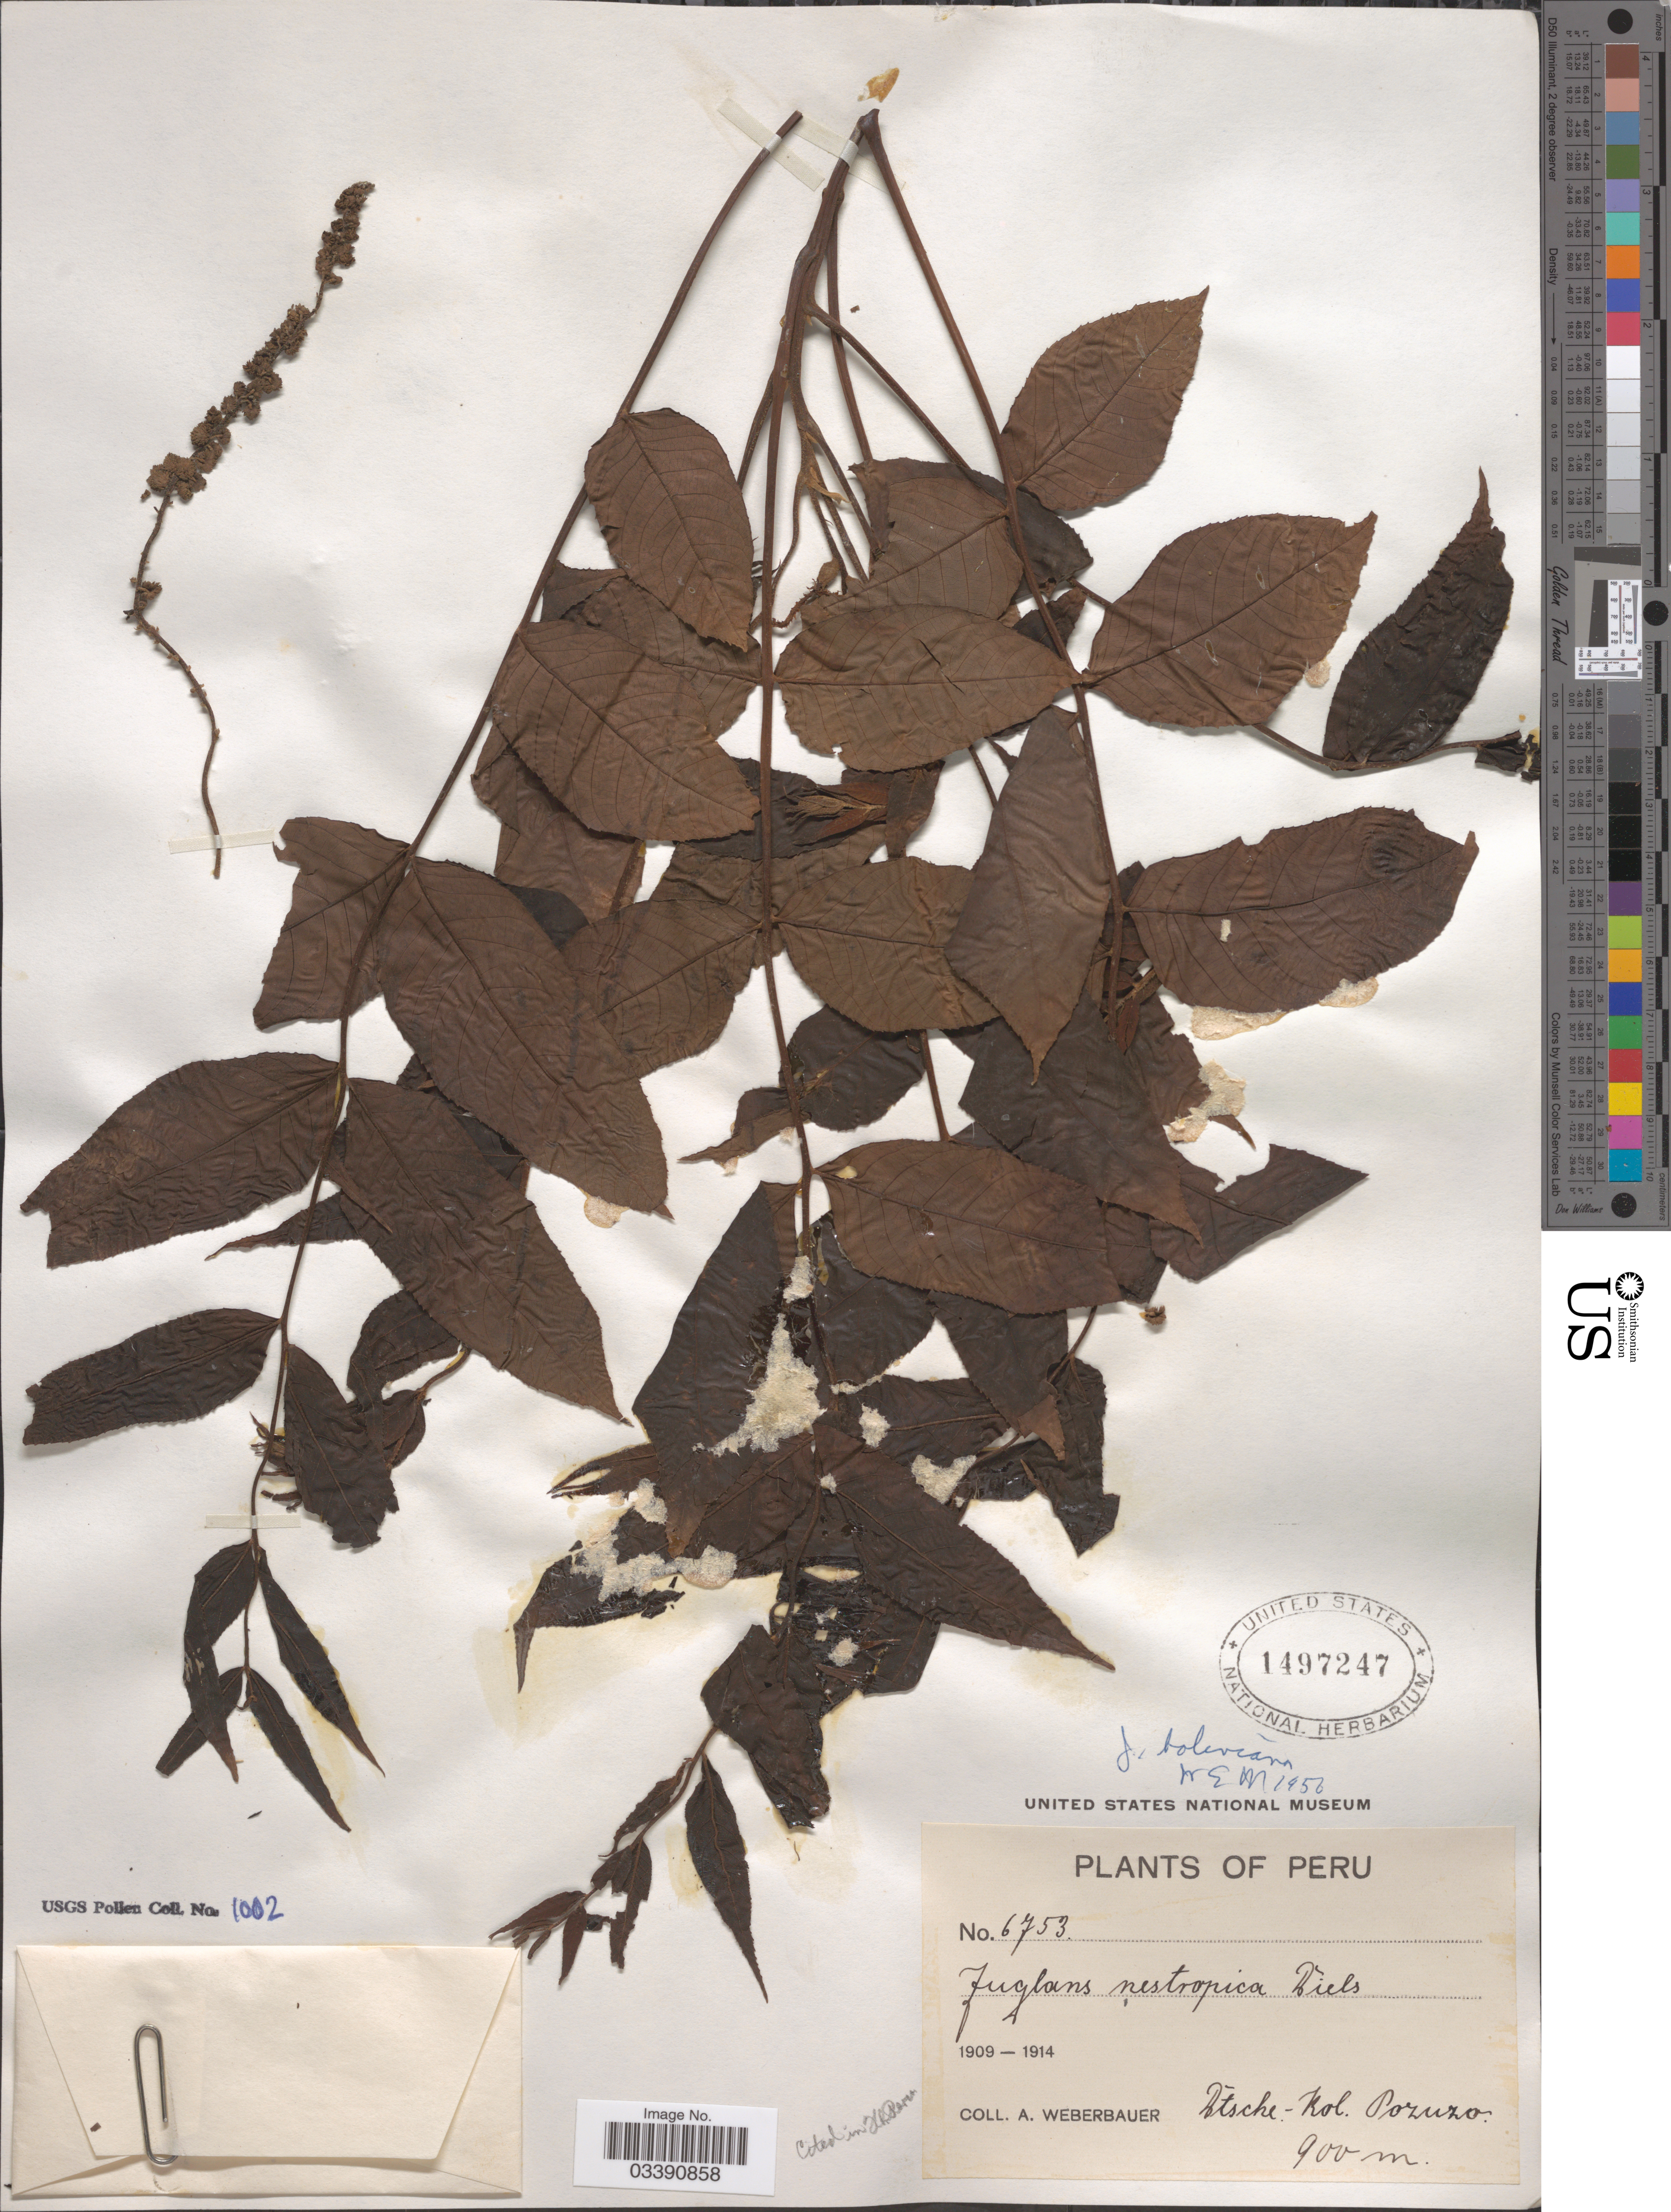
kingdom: Plantae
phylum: Tracheophyta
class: Magnoliopsida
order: Fagales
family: Juglandaceae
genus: Juglans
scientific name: Juglans boliviana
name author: Griseb.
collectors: A. Weberbauer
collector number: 6753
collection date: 1909/1914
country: Peru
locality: Dtsche - Kol. Poruzo.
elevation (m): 900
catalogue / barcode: US 1497247